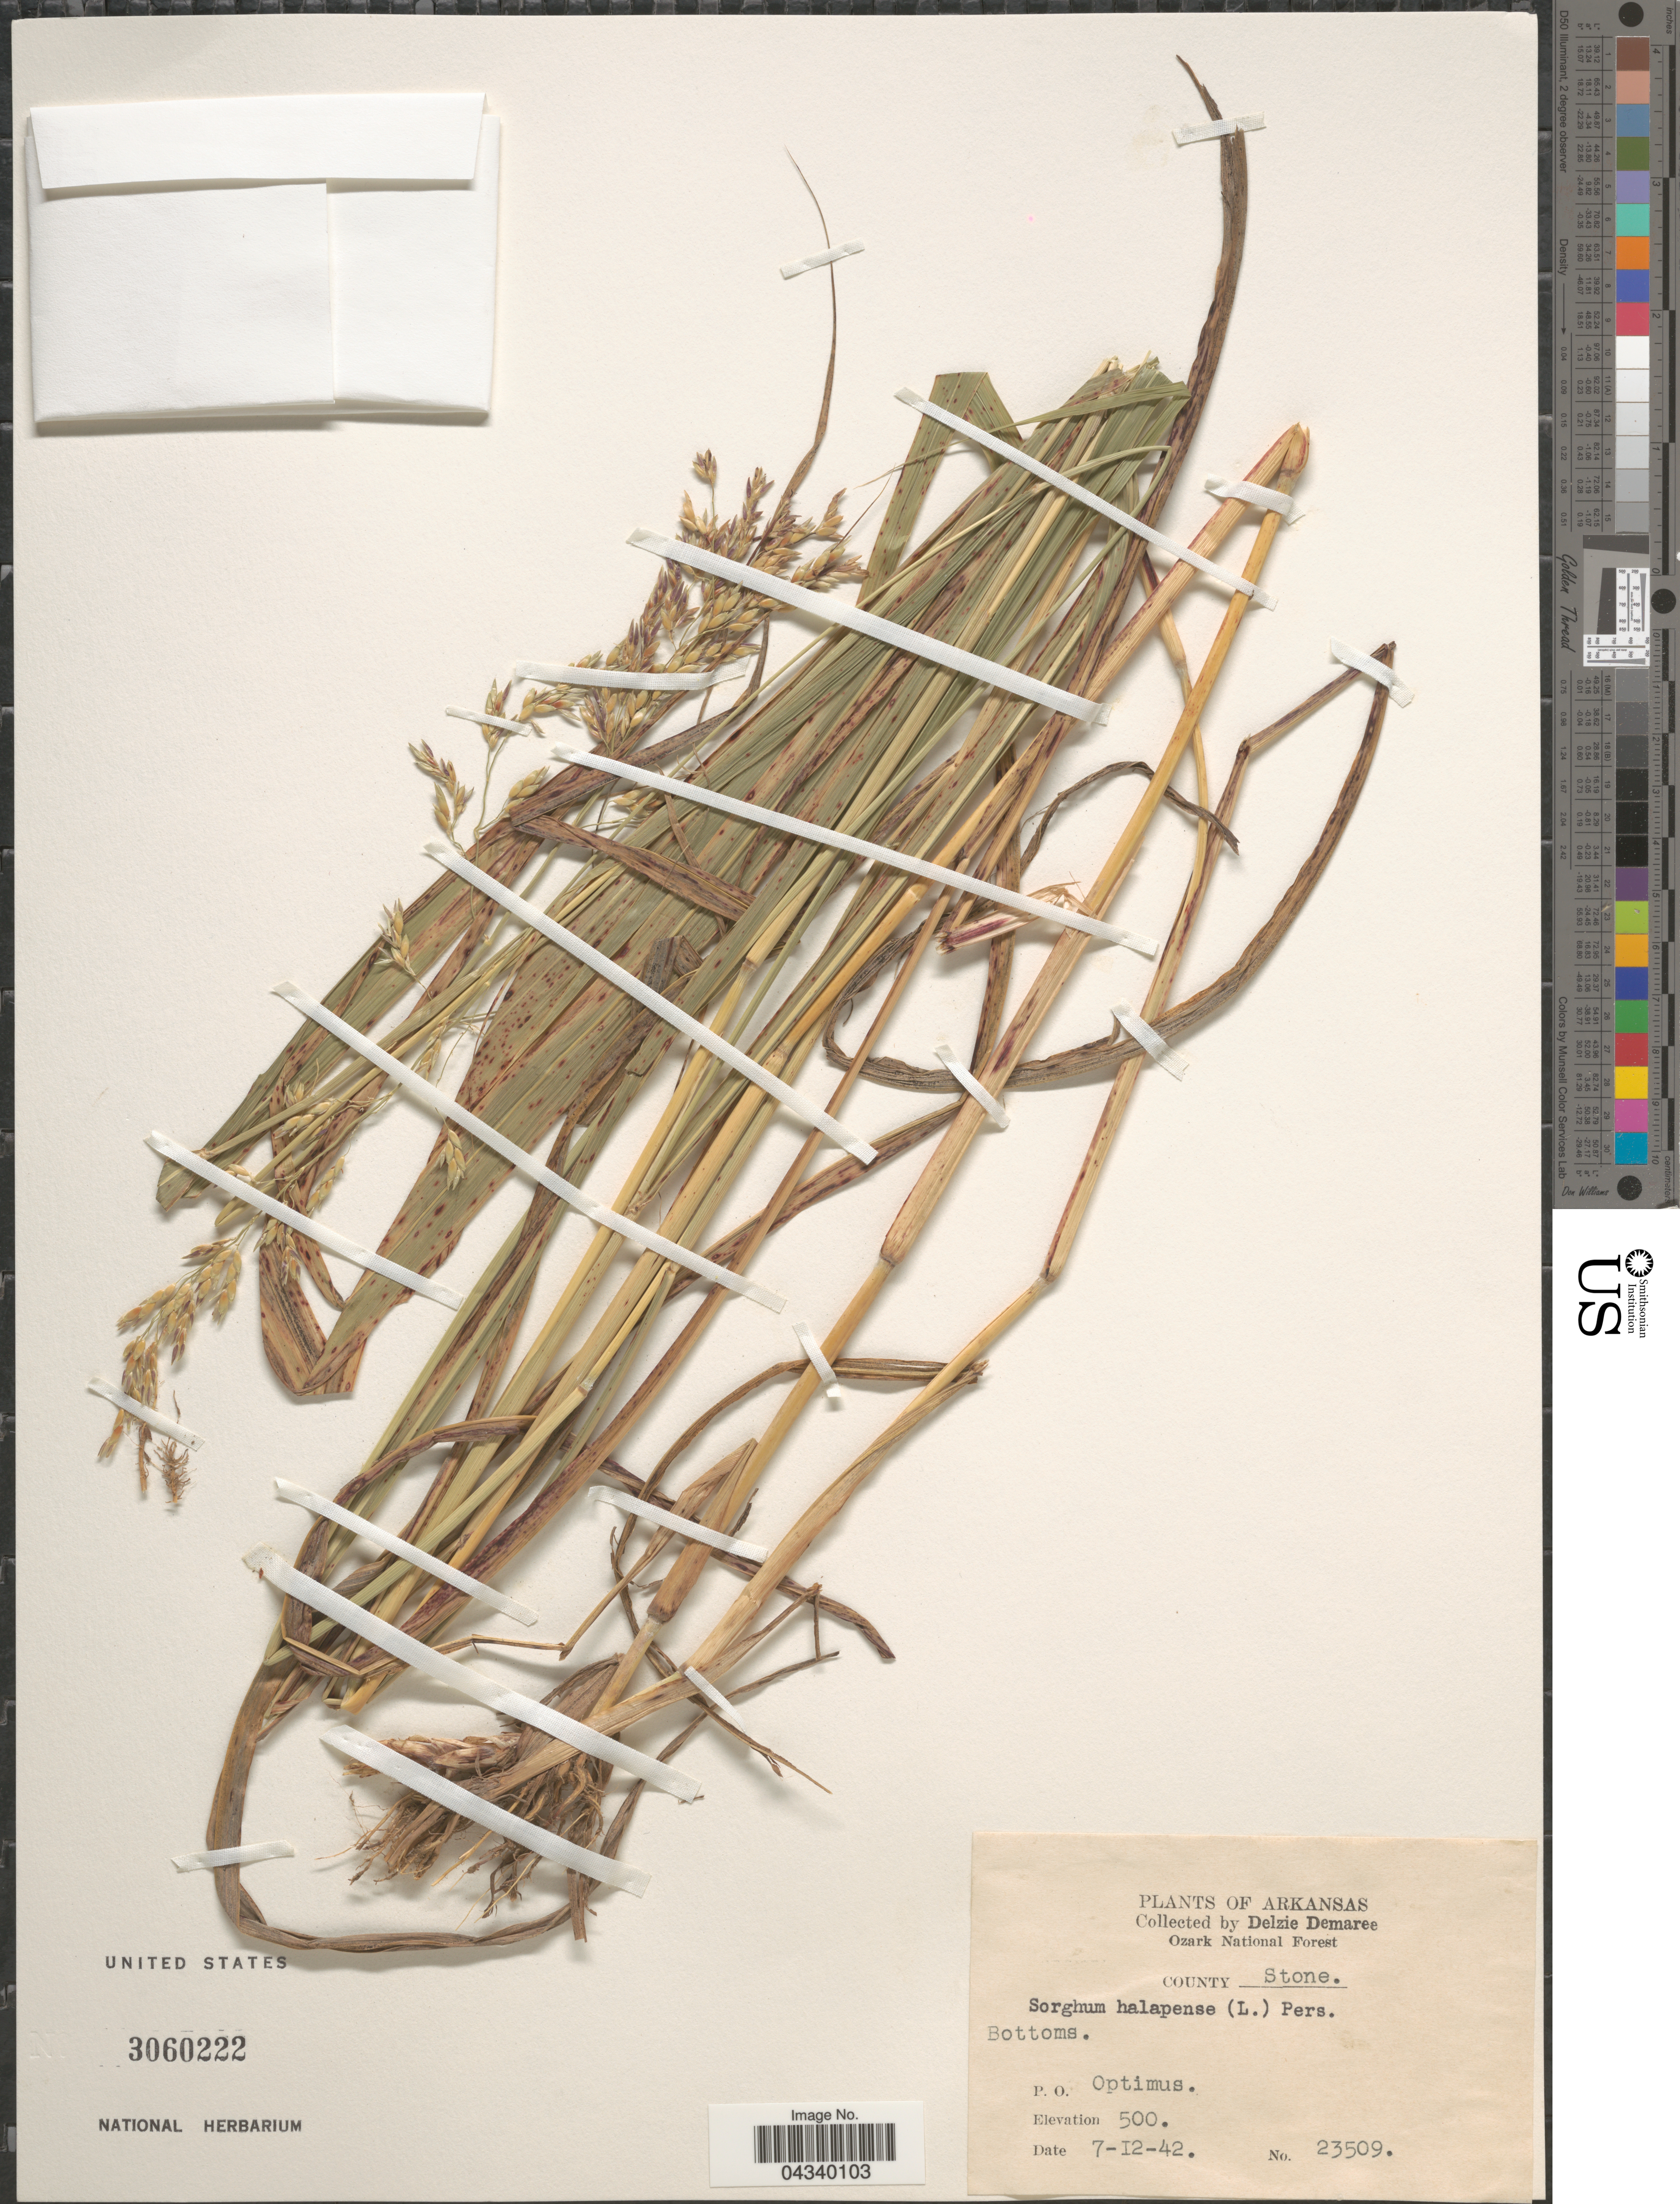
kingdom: Plantae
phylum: Tracheophyta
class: Liliopsida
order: Poales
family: Poaceae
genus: Sorghum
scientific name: Sorghum halepense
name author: (L.) Pers.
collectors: D. Demaree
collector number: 23509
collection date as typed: Transcribed d/m/y: 12/7/42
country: United States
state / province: Arkansas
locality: Ozark National Forest. County Stone. P. O. Optimus.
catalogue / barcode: US 3060222